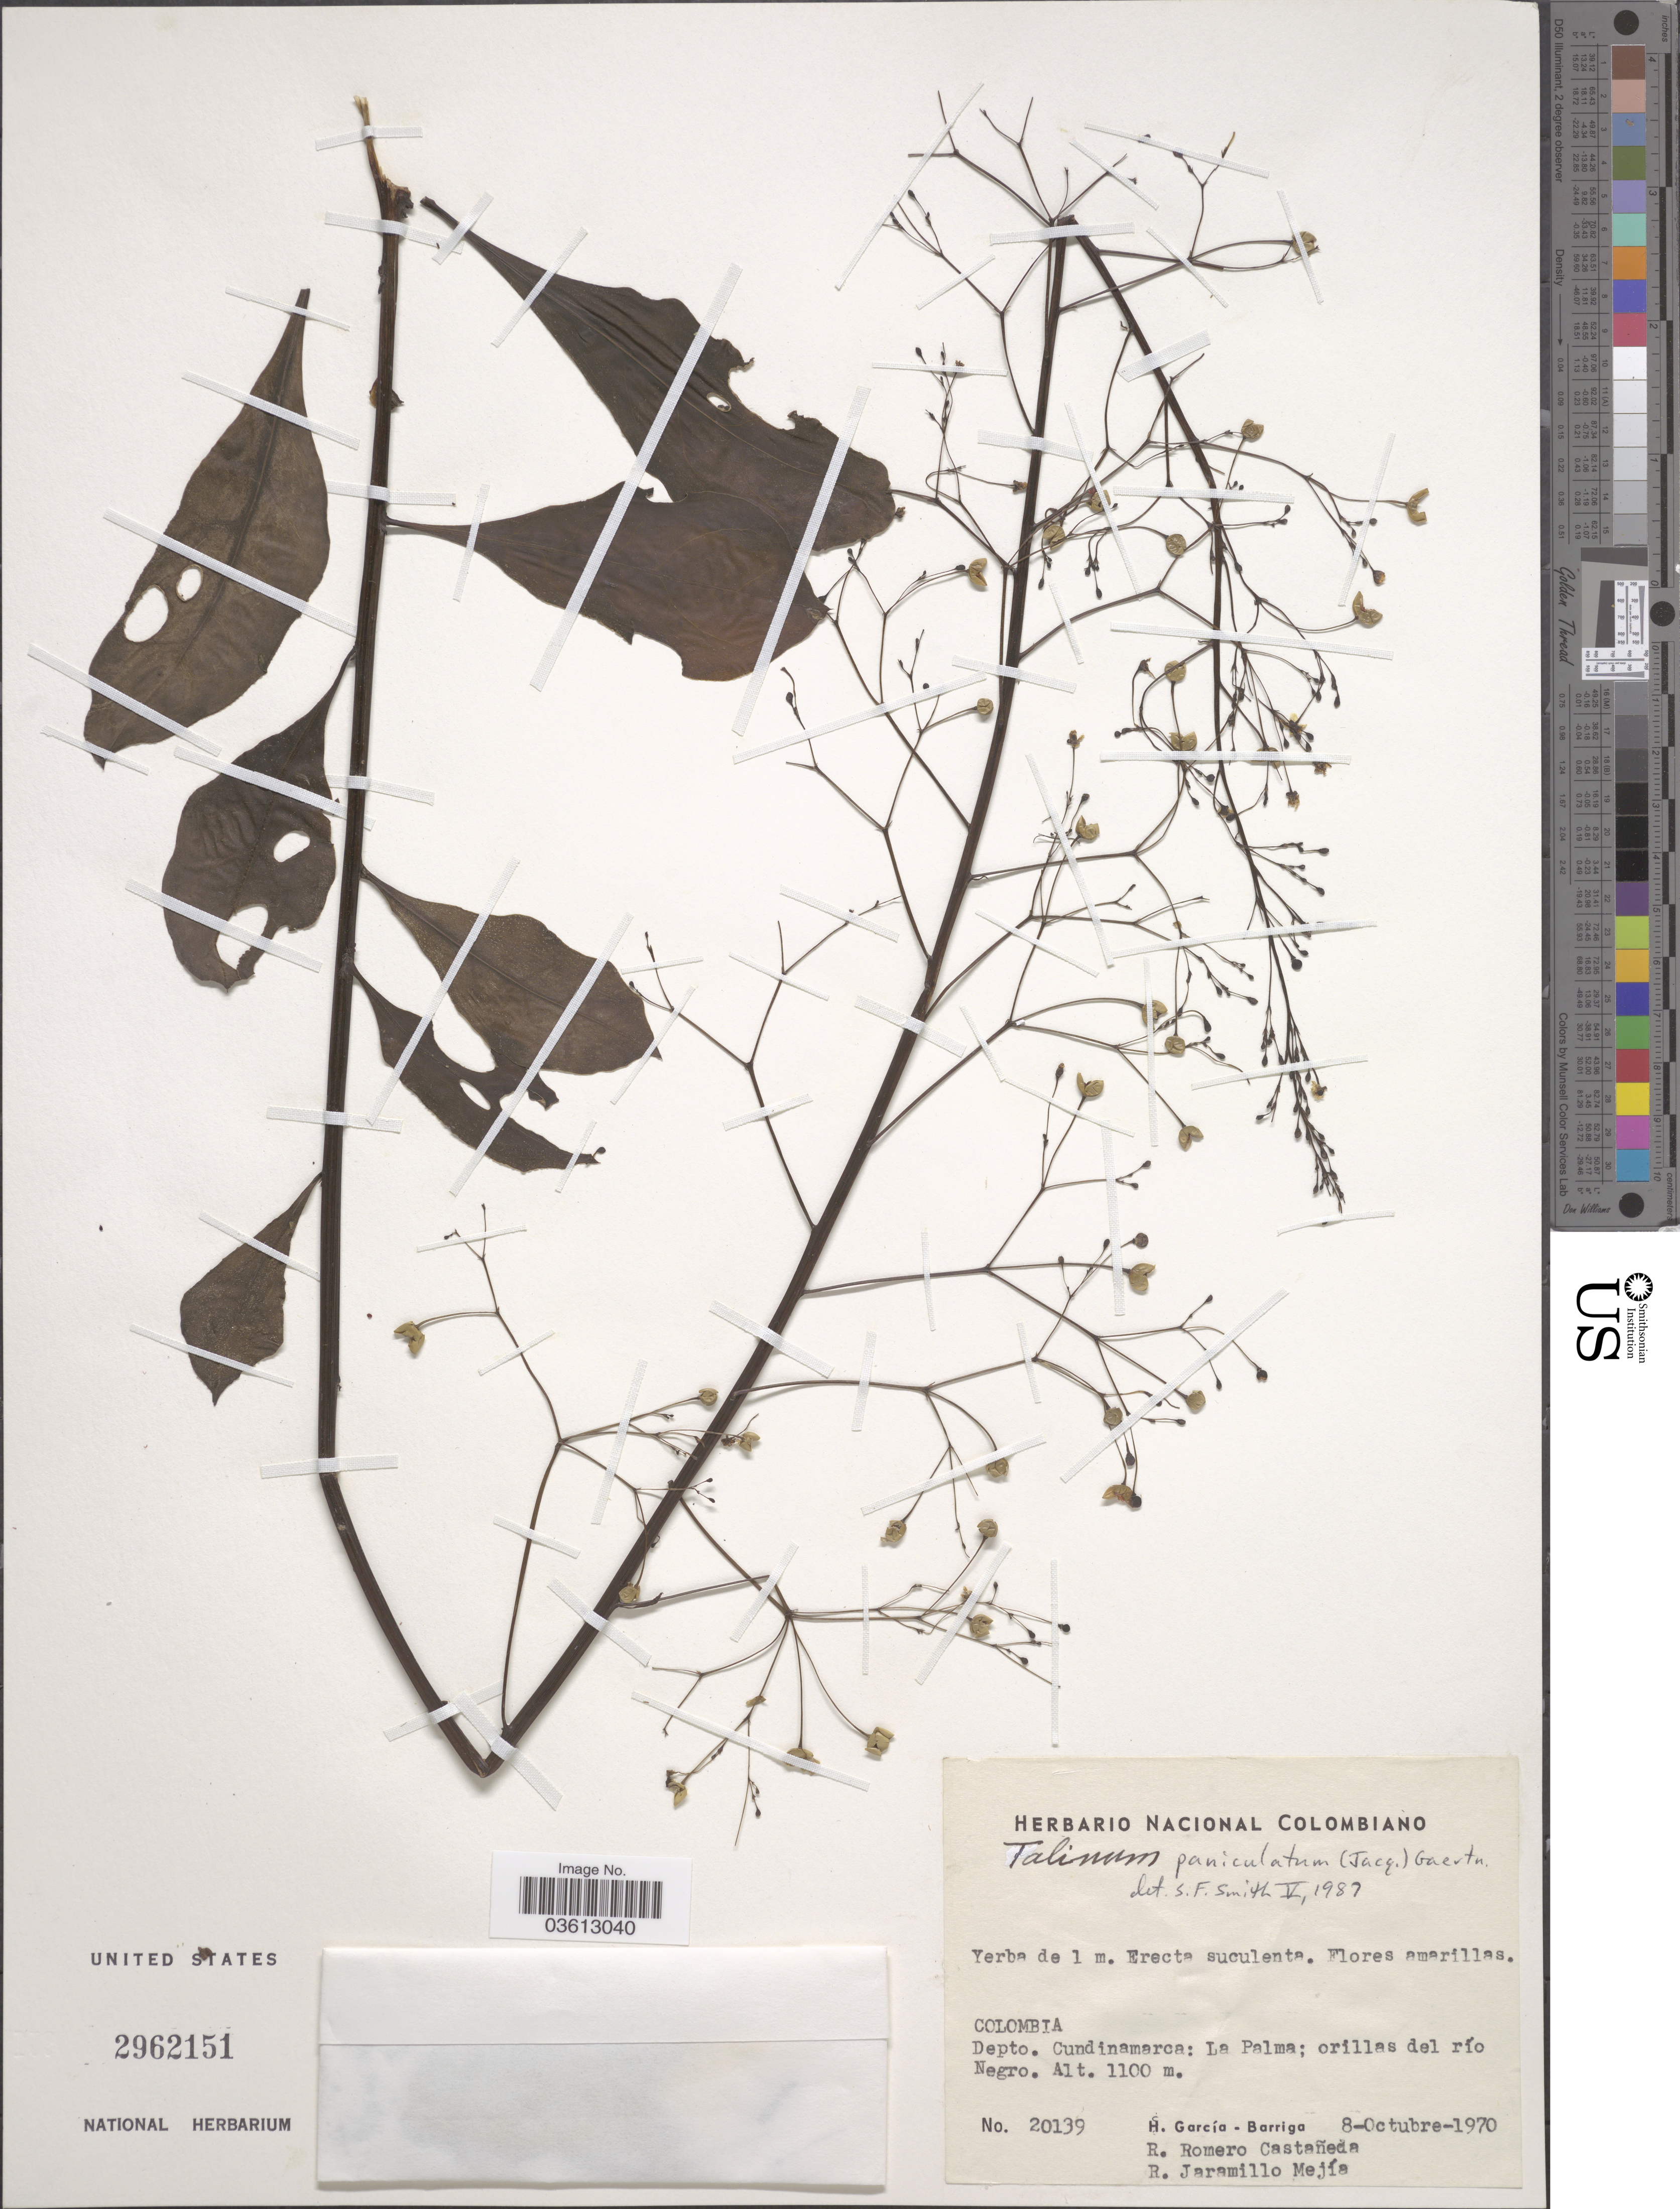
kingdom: Plantae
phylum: Tracheophyta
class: Magnoliopsida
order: Caryophyllales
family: Talinaceae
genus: Talinum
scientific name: Talinum paniculatum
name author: (Jacq.) Gaertn.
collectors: H. García Barriga, R. Romero Castañeda & R. Jaramillo M.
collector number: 20139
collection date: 1970-10-08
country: Colombia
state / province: Cundinamarca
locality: Depto. Cundinamarca: La Palma; orillas del río Negro.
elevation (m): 1100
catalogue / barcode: US 2962151